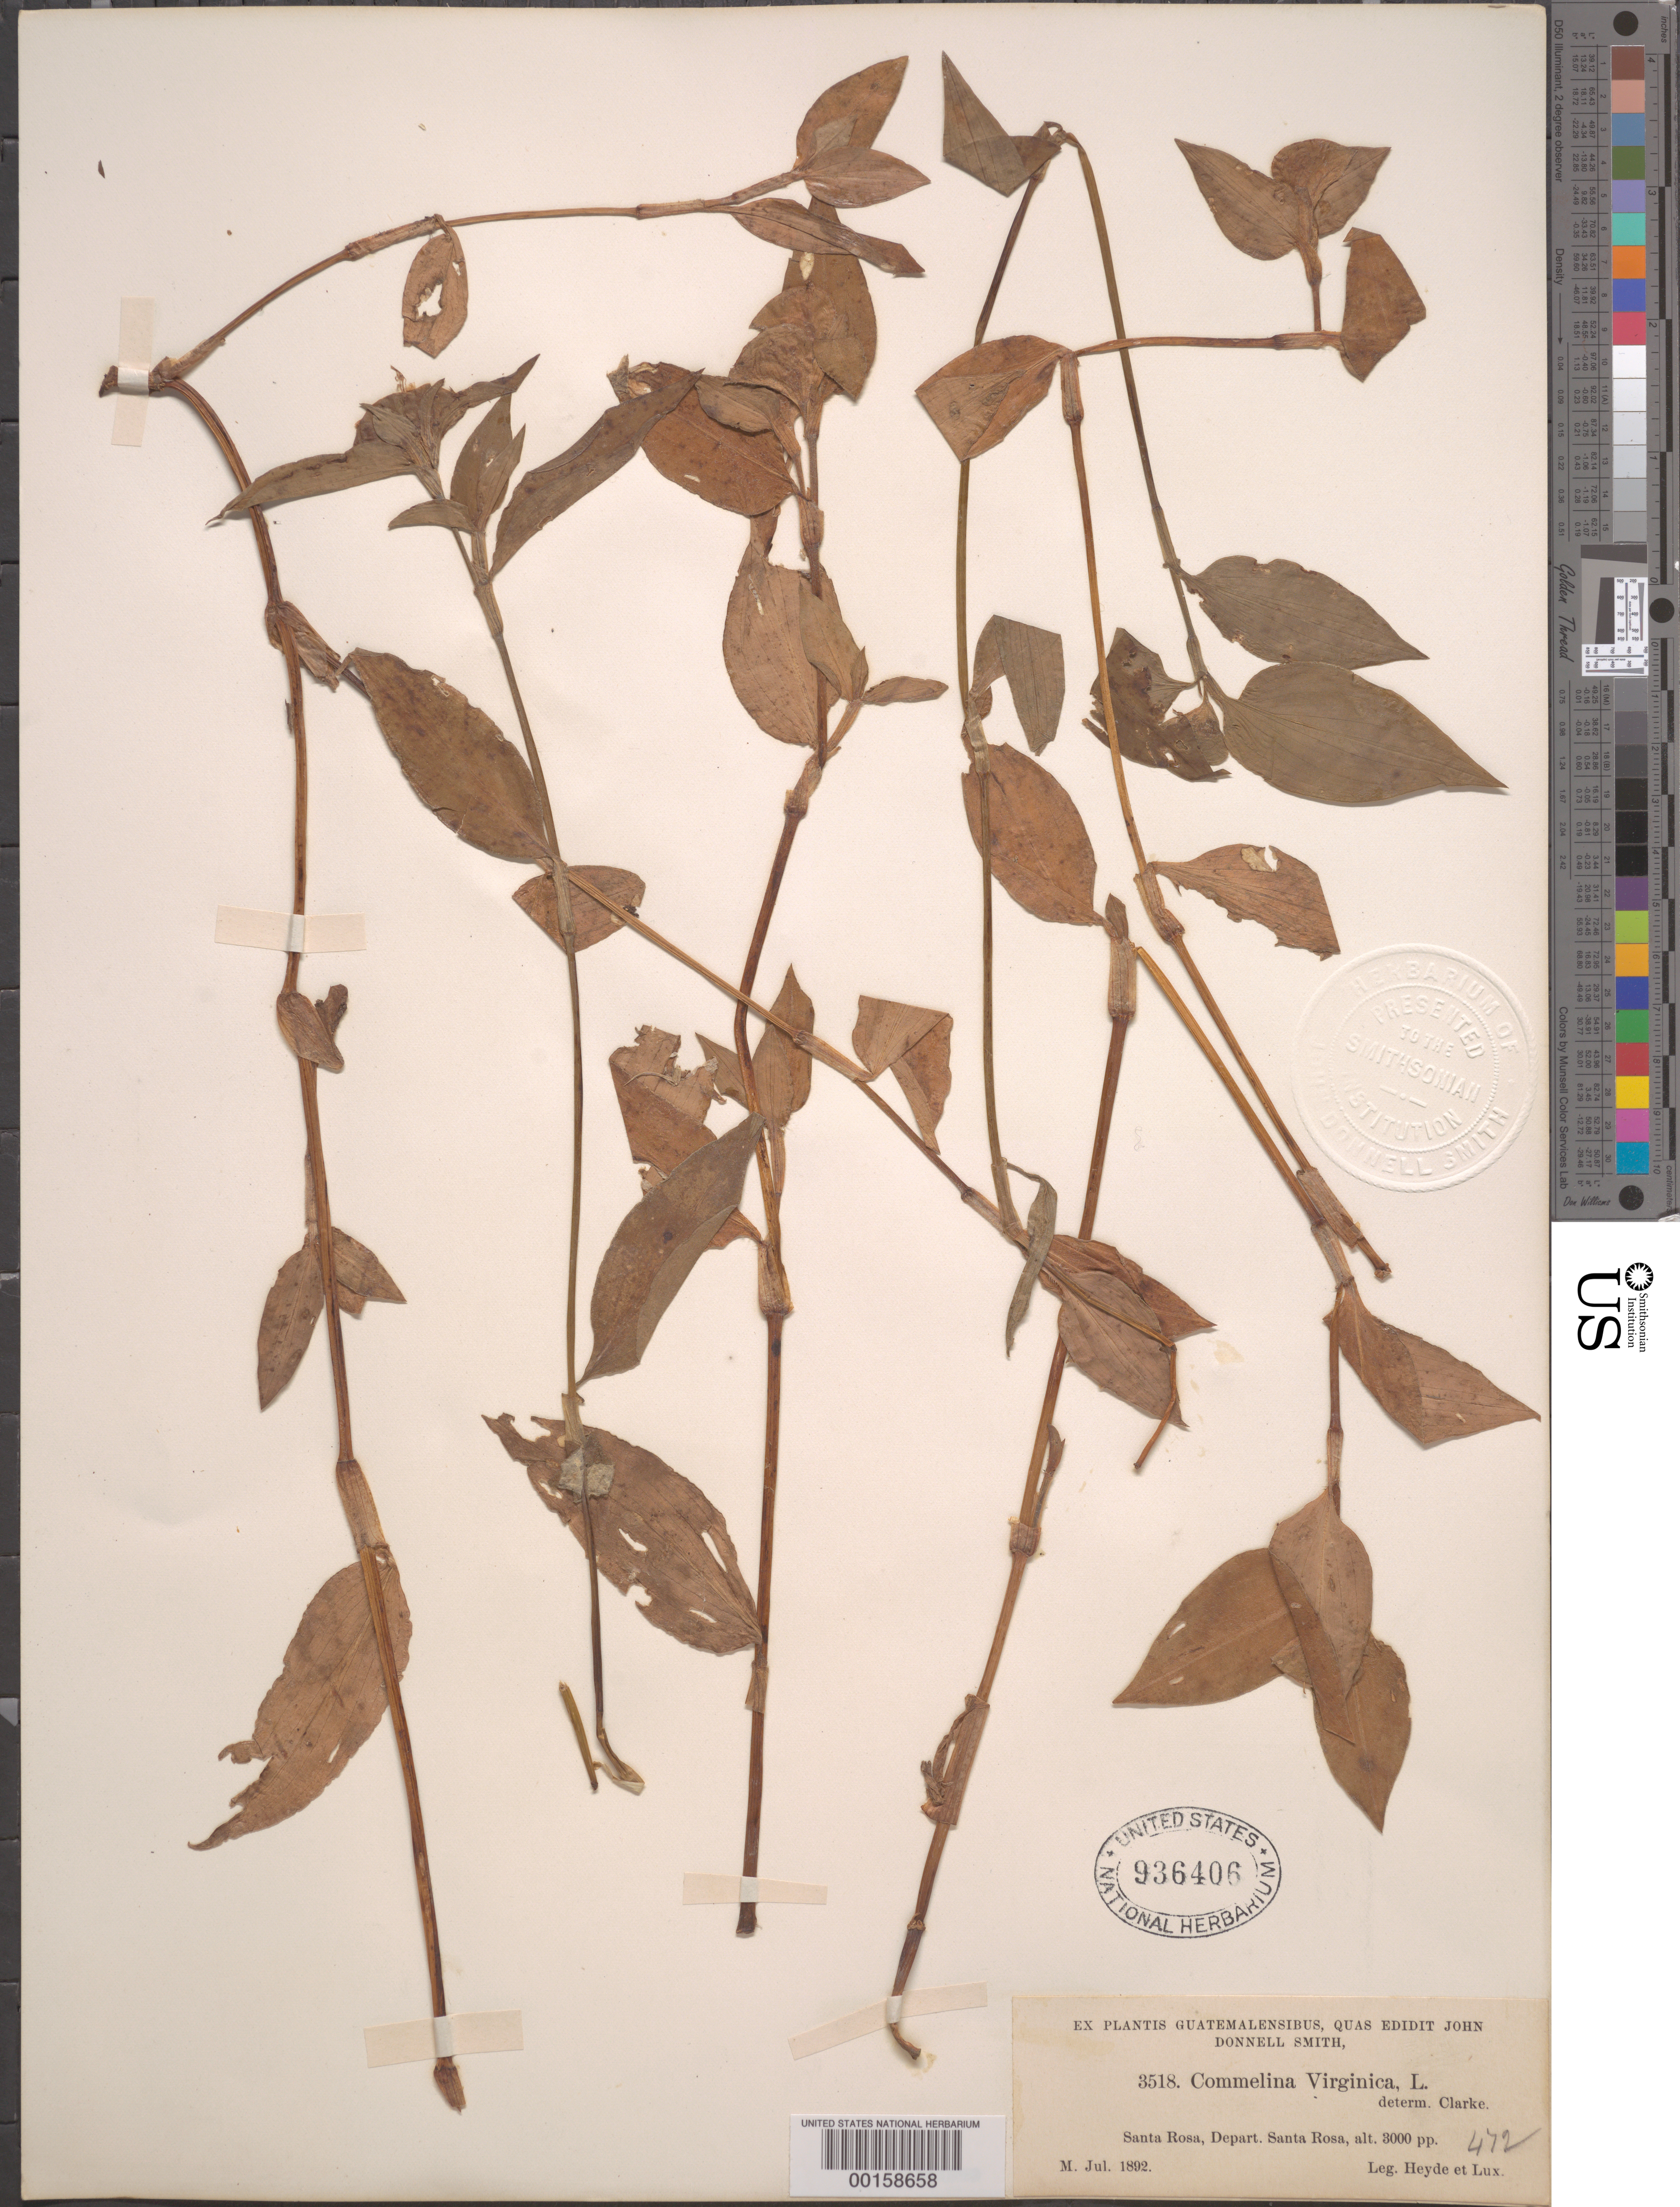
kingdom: Plantae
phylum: Tracheophyta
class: Liliopsida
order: Commelinales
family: Commelinaceae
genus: Commelina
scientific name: Commelina erecta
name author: L.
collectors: E. T. Heyde & E. Lux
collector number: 3518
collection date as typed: Jul 1892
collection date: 1892-07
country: Guatemala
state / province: Santa Rosa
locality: Santa Rosa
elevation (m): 915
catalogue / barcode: US 936406